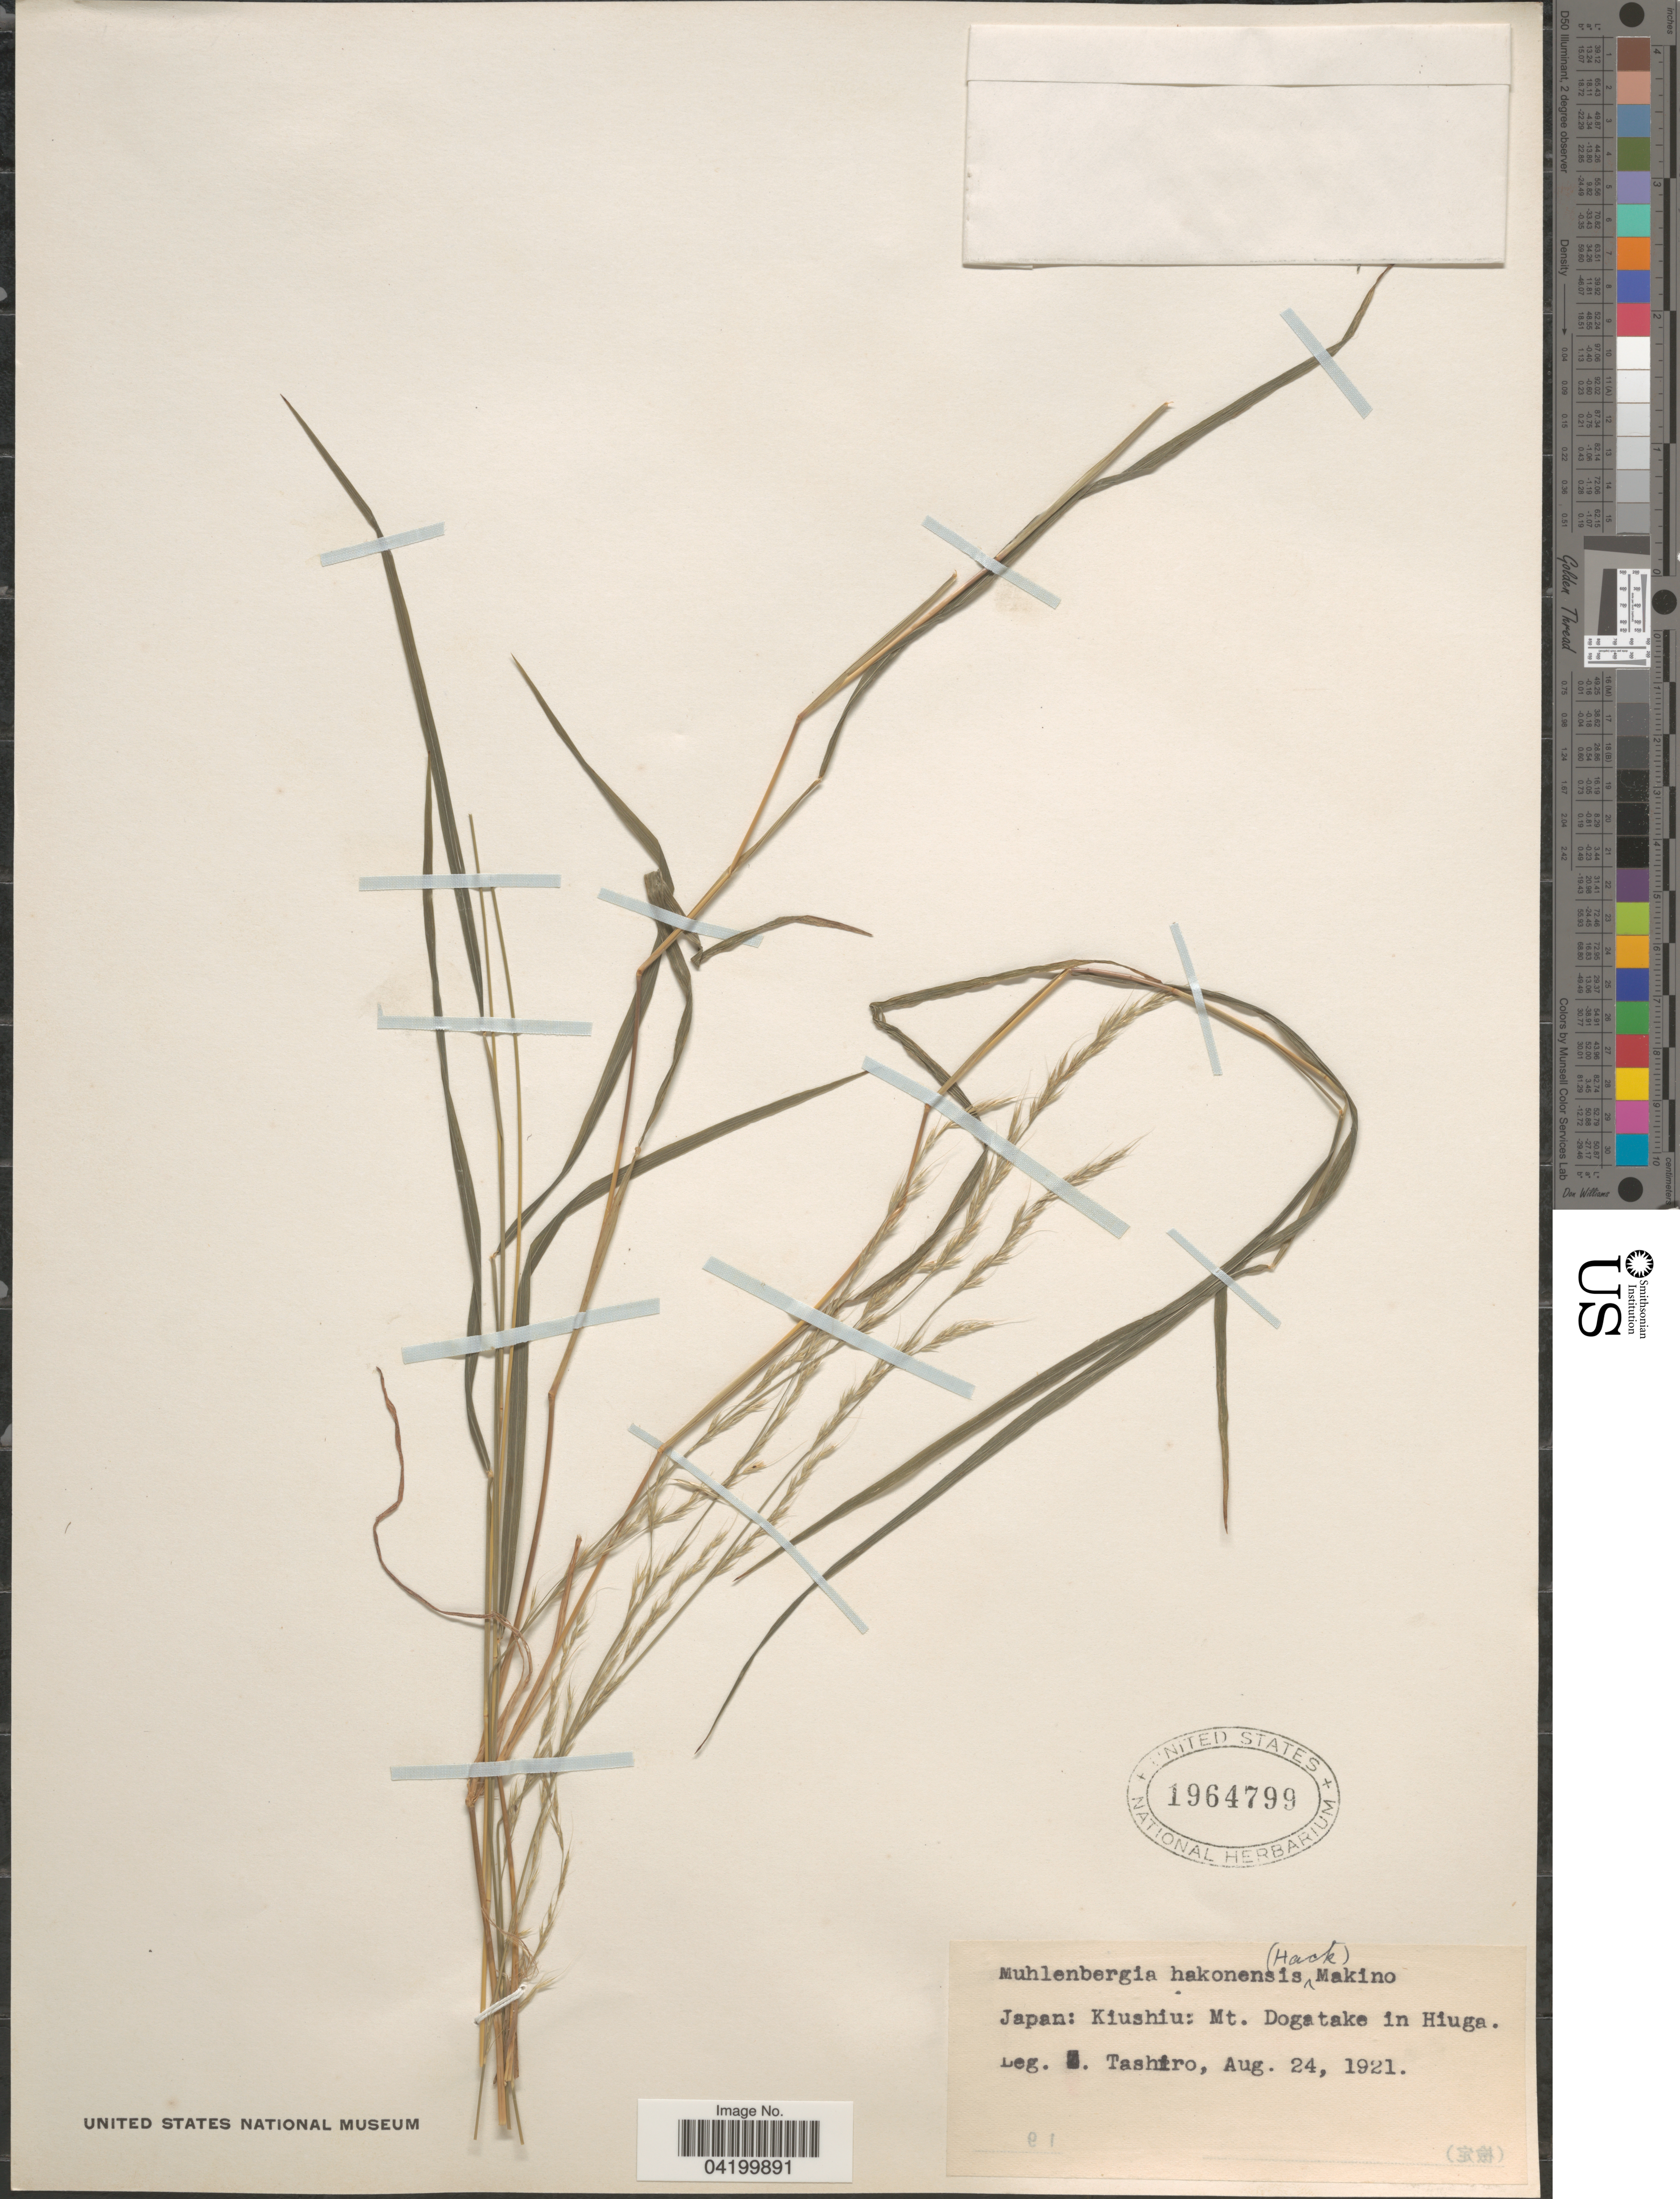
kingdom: Plantae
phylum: Tracheophyta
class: Liliopsida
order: Poales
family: Poaceae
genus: Muhlenbergia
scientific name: Muhlenbergia hakonensis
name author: (Hack.) Makino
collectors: Z. Tashiro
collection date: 1921-08-24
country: Japan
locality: Kiushiu: Mt. Dogatake in Hiuga.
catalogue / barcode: US 1964799